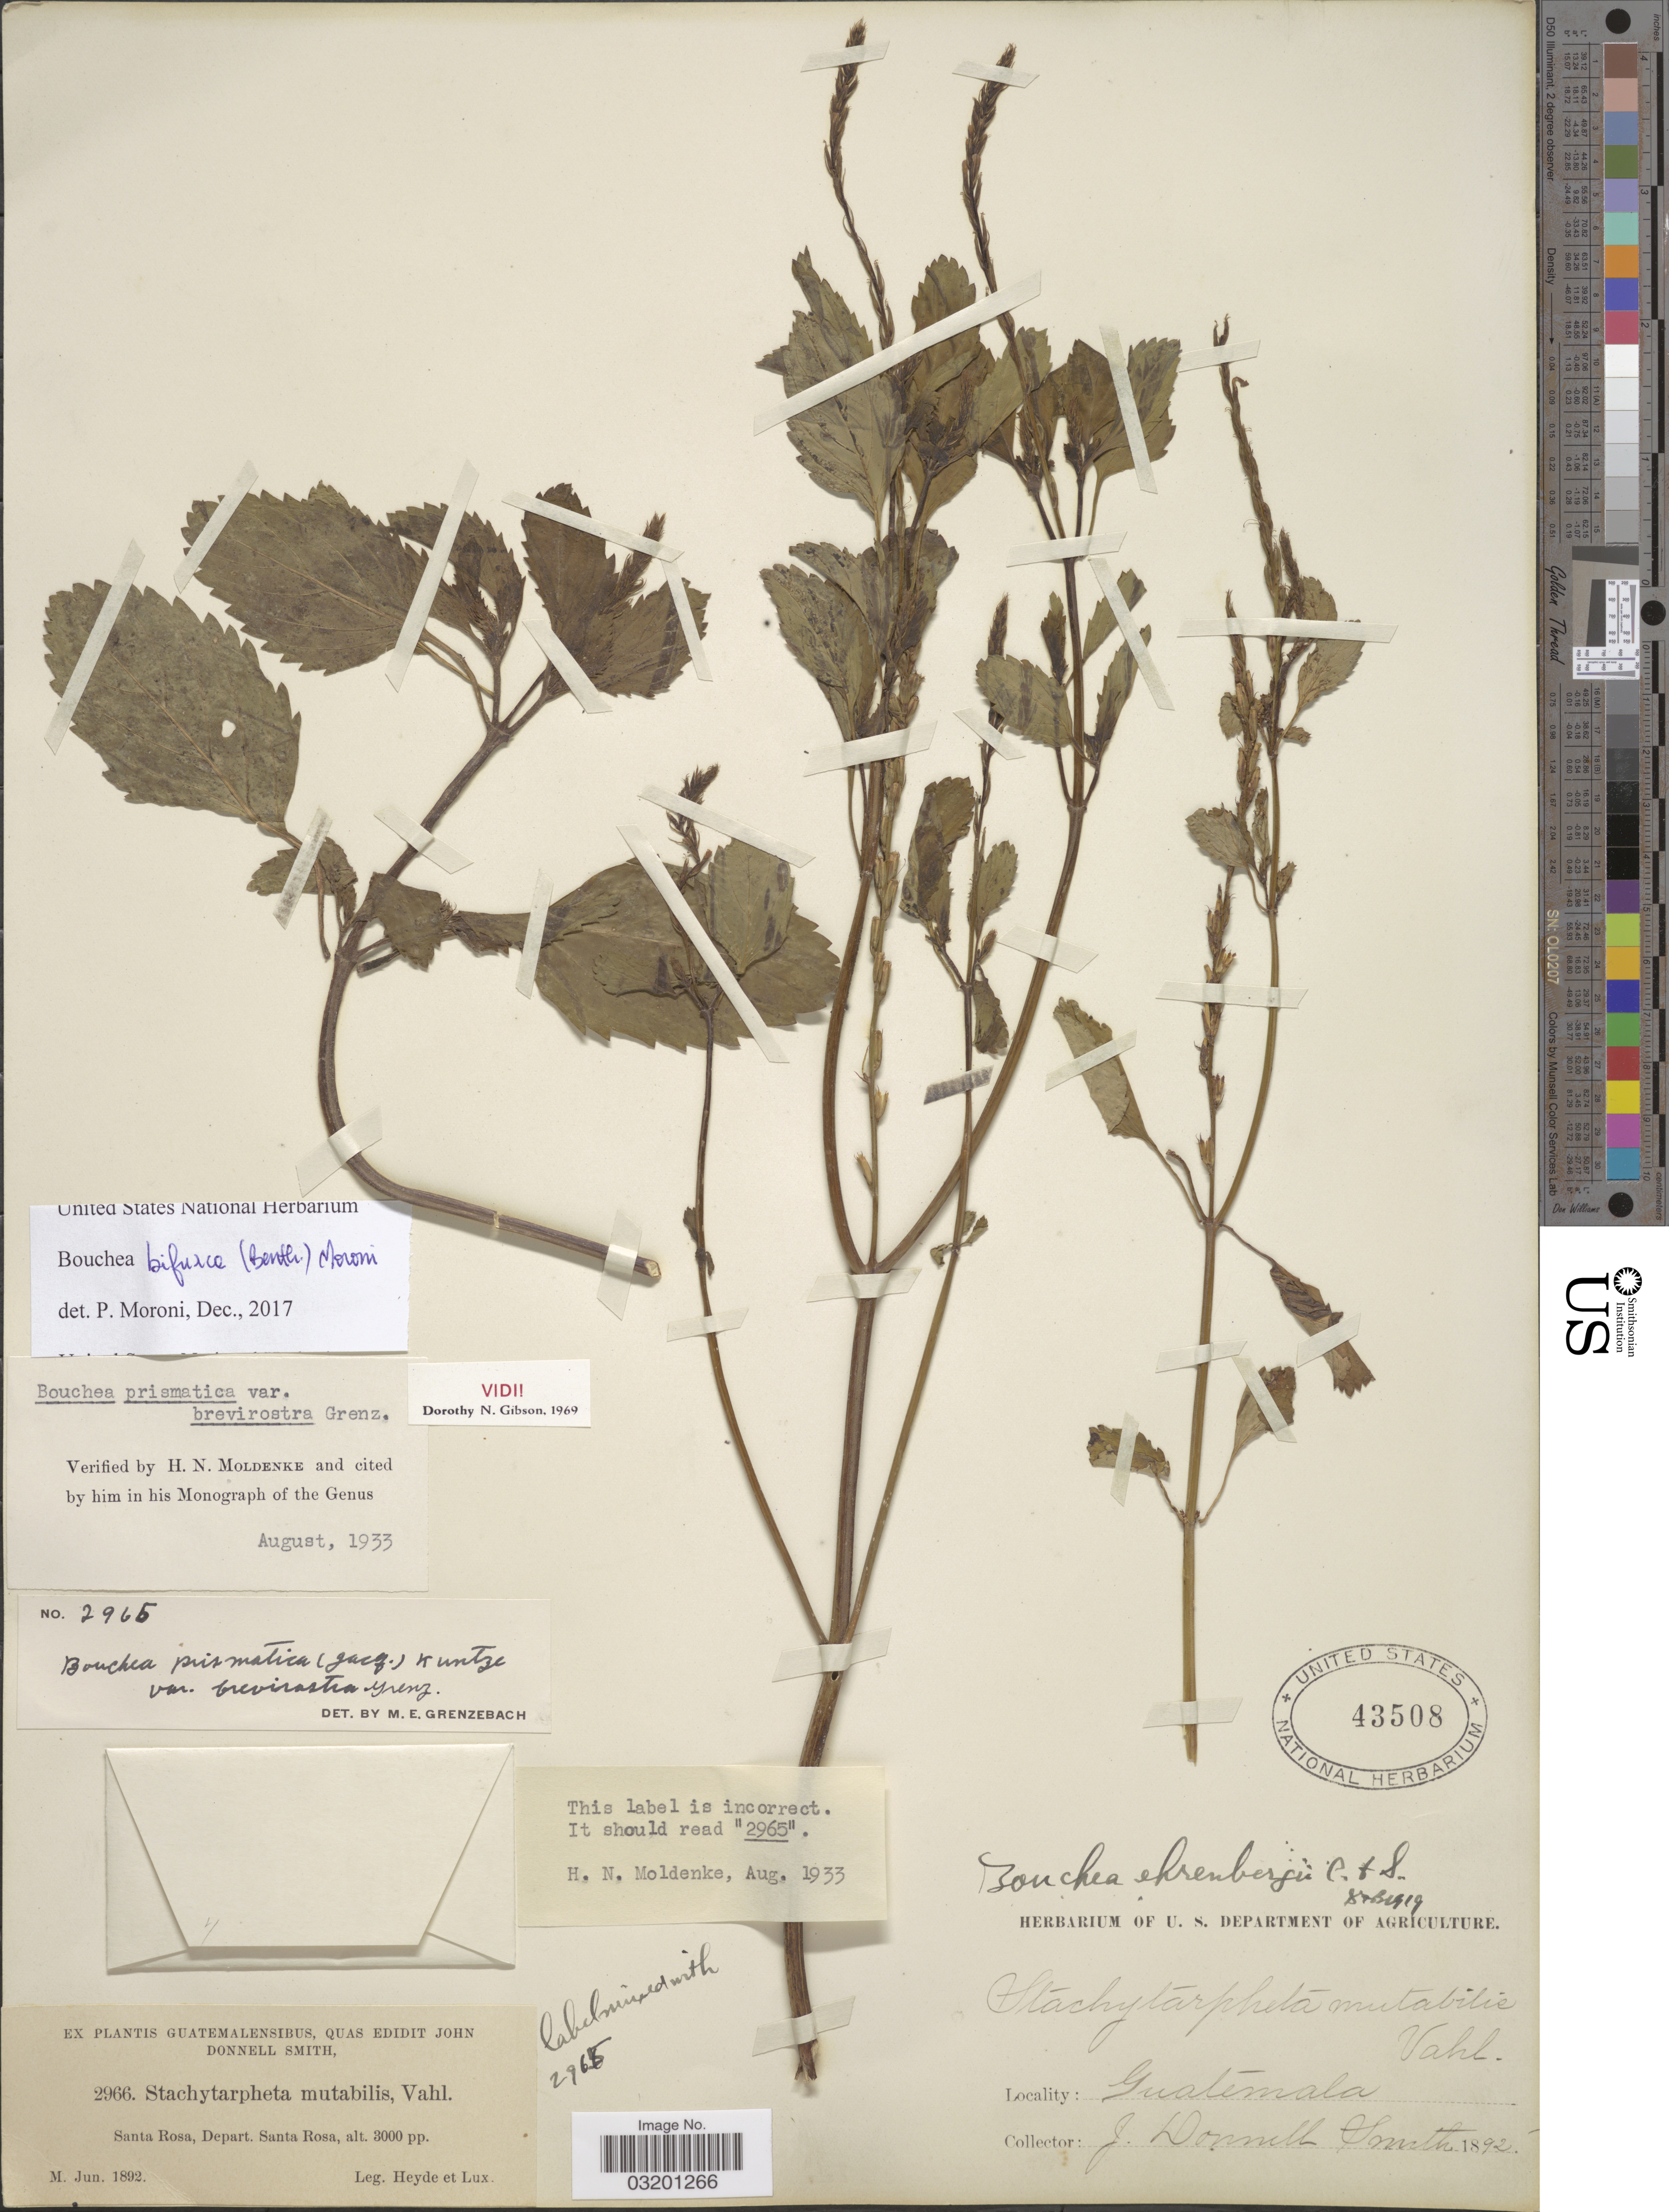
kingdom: Plantae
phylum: Tracheophyta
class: Magnoliopsida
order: Lamiales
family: Verbenaceae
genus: Bouchea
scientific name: Bouchea bifurca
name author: (Benth.) P. Moroni & N. O'Leary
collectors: J. Donnell Smith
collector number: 2966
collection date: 1892-06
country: Guatemala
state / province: Santa Rosa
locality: Santa Rosa, Depart. Santa Rosa.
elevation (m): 914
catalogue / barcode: US 43508